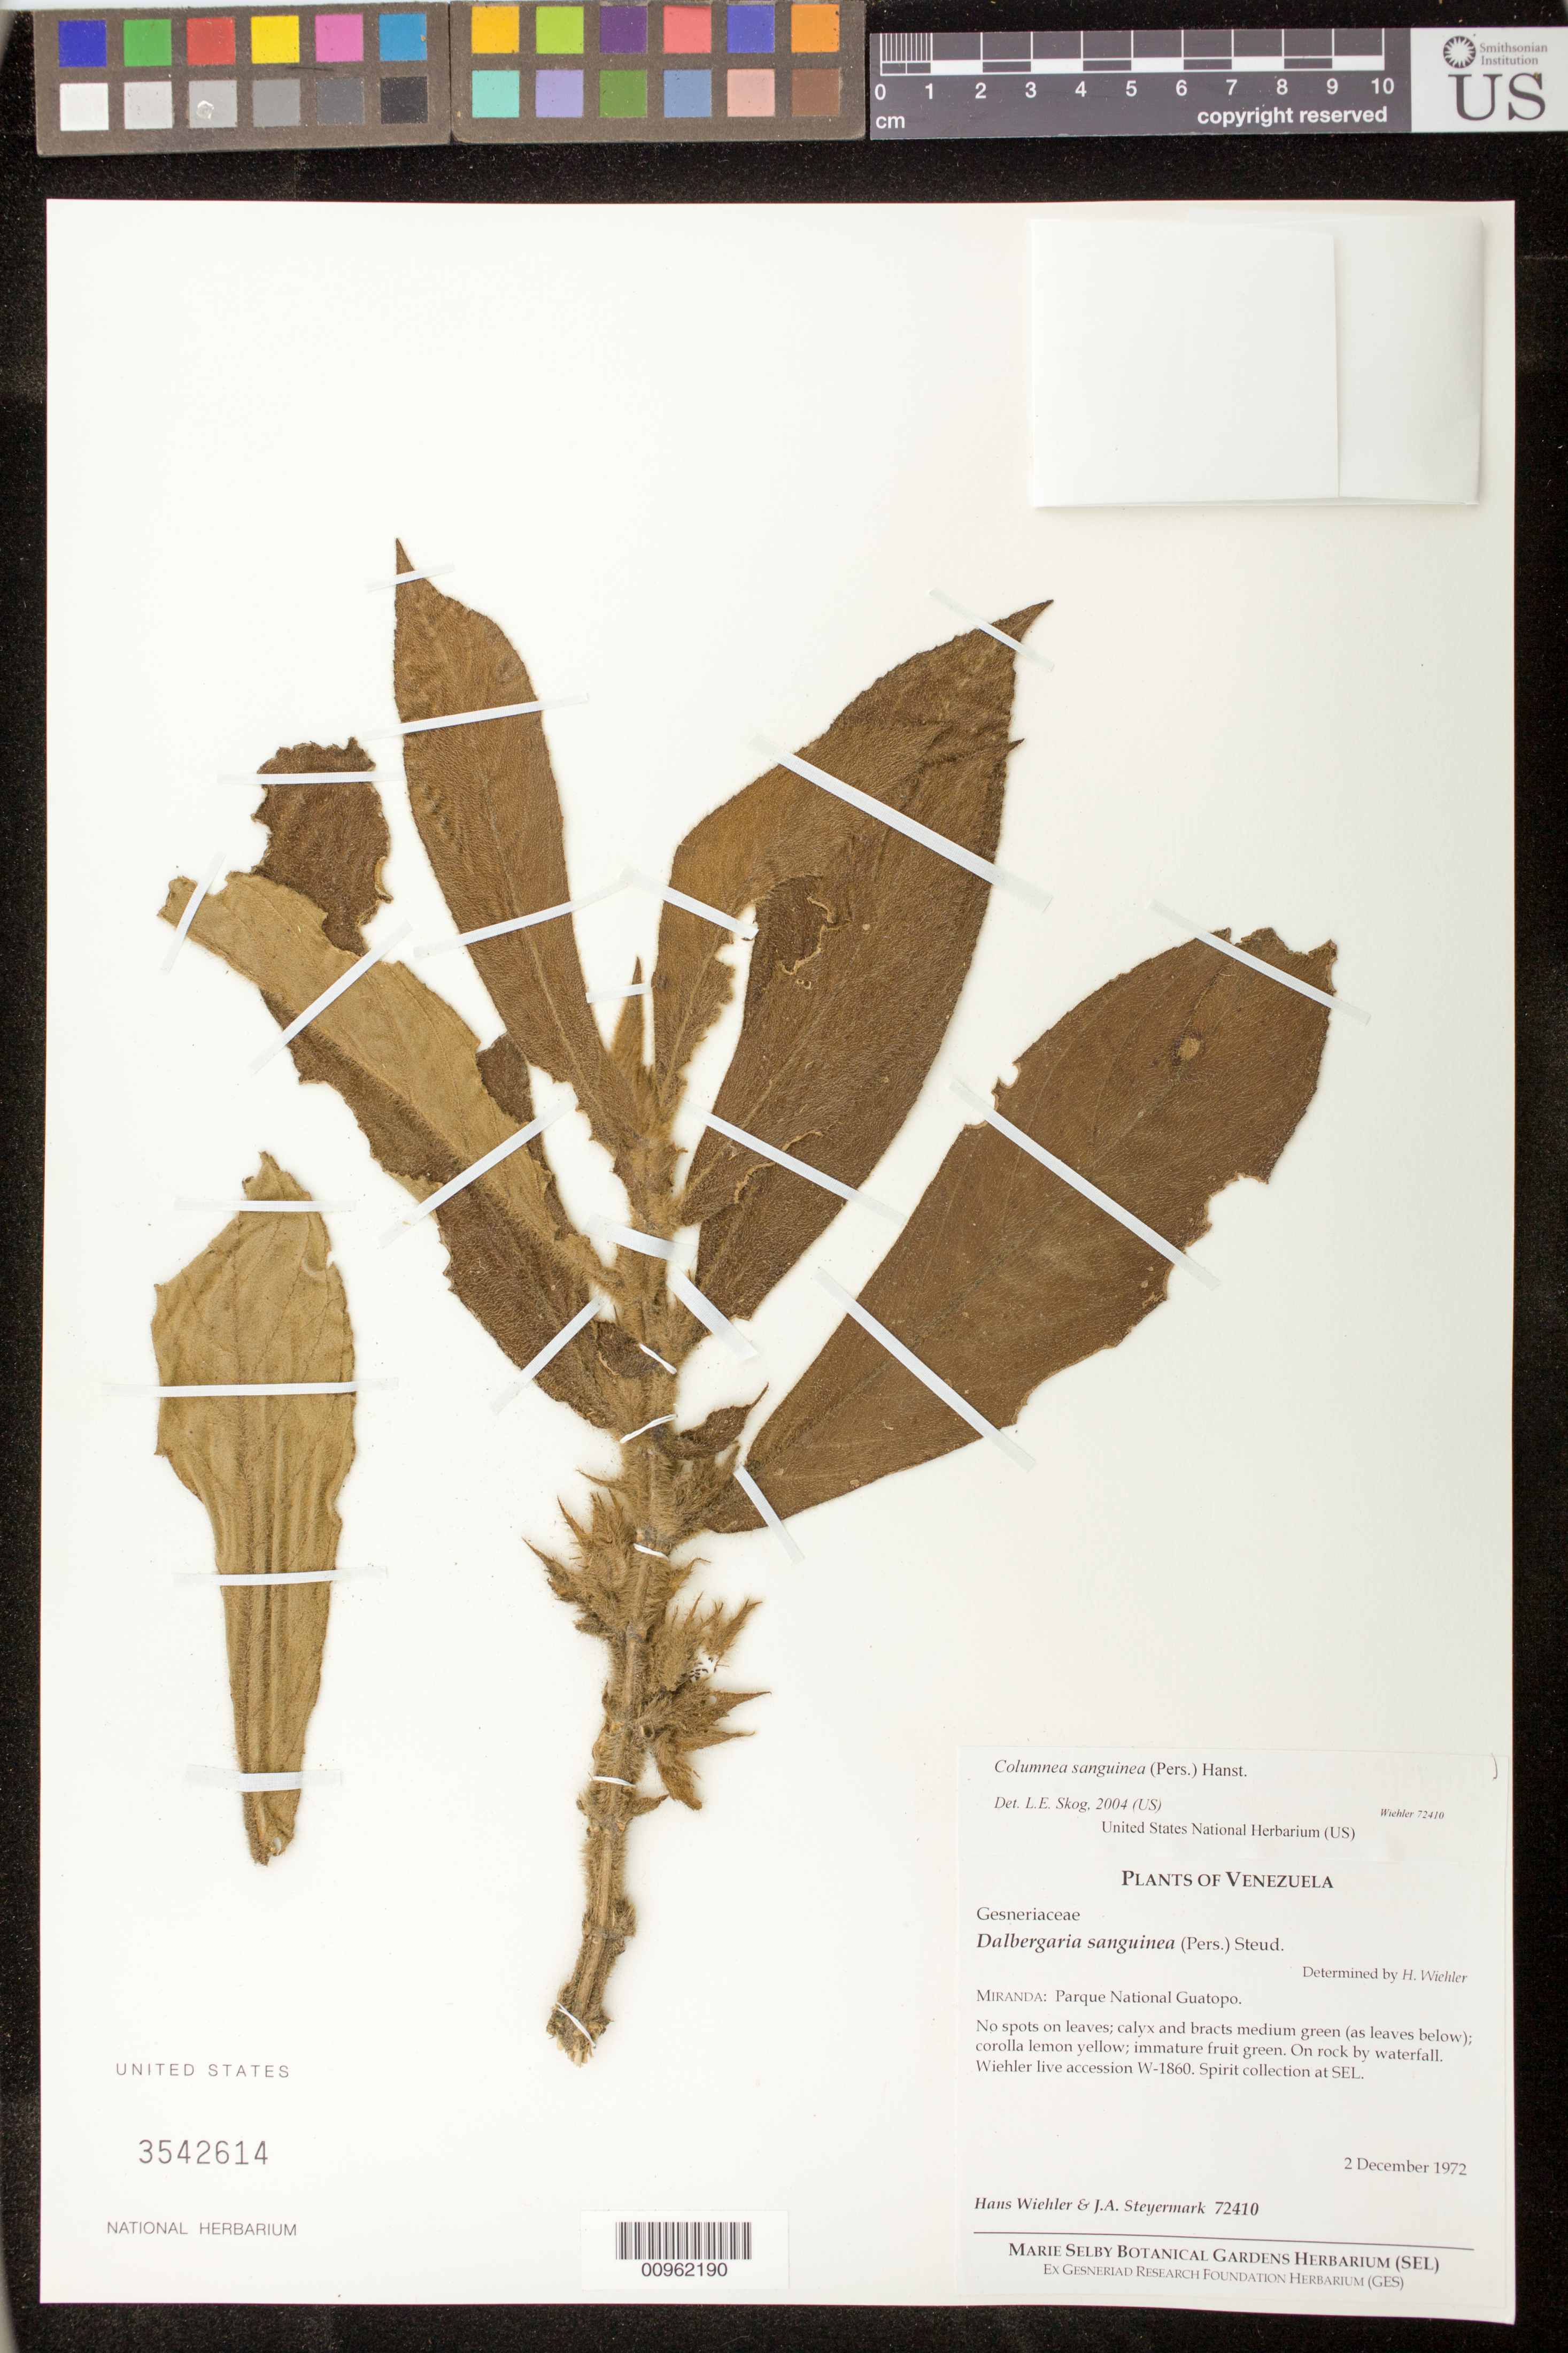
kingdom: Plantae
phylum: Tracheophyta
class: Magnoliopsida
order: Lamiales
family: Gesneriaceae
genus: Columnea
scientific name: Columnea sanguinea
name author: (Pers.) Hanst.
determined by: Skog, Laurence E.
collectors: H. J. Wiehler & J. Steyermark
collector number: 72410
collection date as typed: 02 Dec 1972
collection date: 1972-12-02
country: Venezuela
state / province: Miranda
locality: Parque Nacional Guatopo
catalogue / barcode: US 3542614